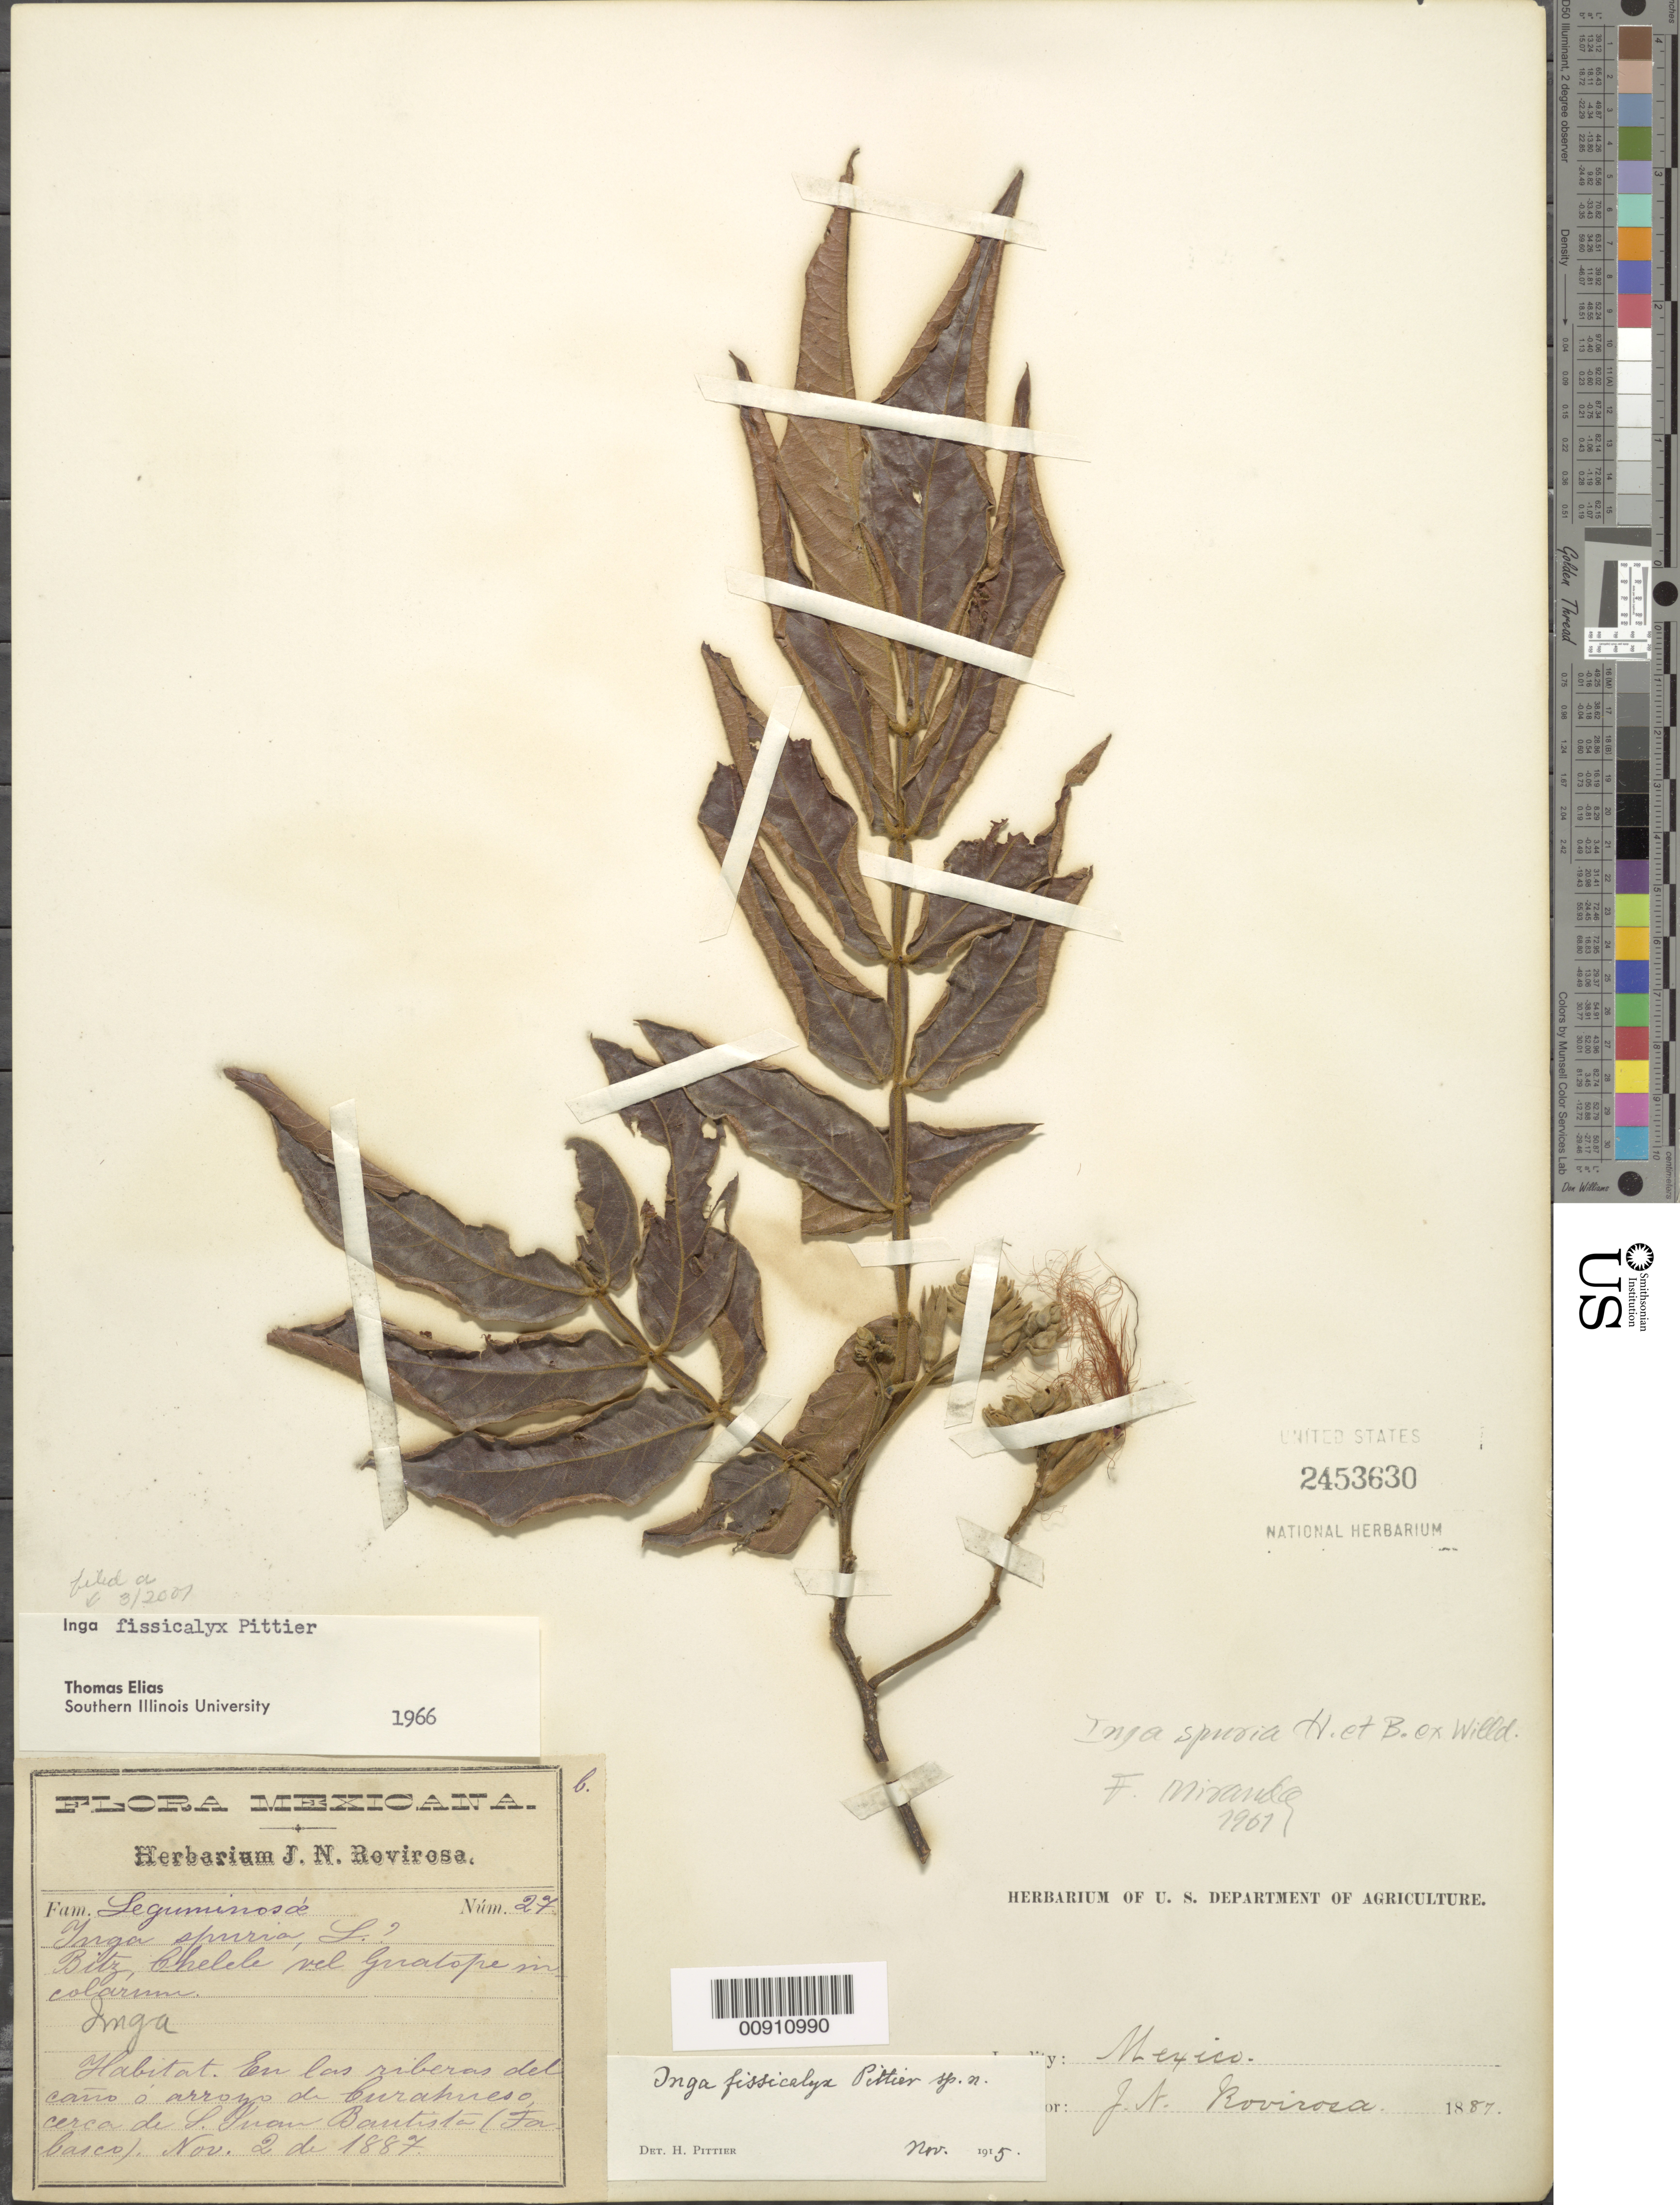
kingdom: Plantae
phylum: Tracheophyta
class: Magnoliopsida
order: Fabales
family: Fabaceae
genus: Inga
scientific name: Inga vera subsp. vera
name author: Willd.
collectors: J. N. Rovirosa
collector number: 27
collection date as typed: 02 Nov 1887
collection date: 1887-11-02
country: Mexico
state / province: Tabasco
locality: En las riberas del caño o arroyo de Curahueso, cerca de S. Juan Bautista (Tabasco).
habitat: En las riberas del arroyo.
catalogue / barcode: US 2453630